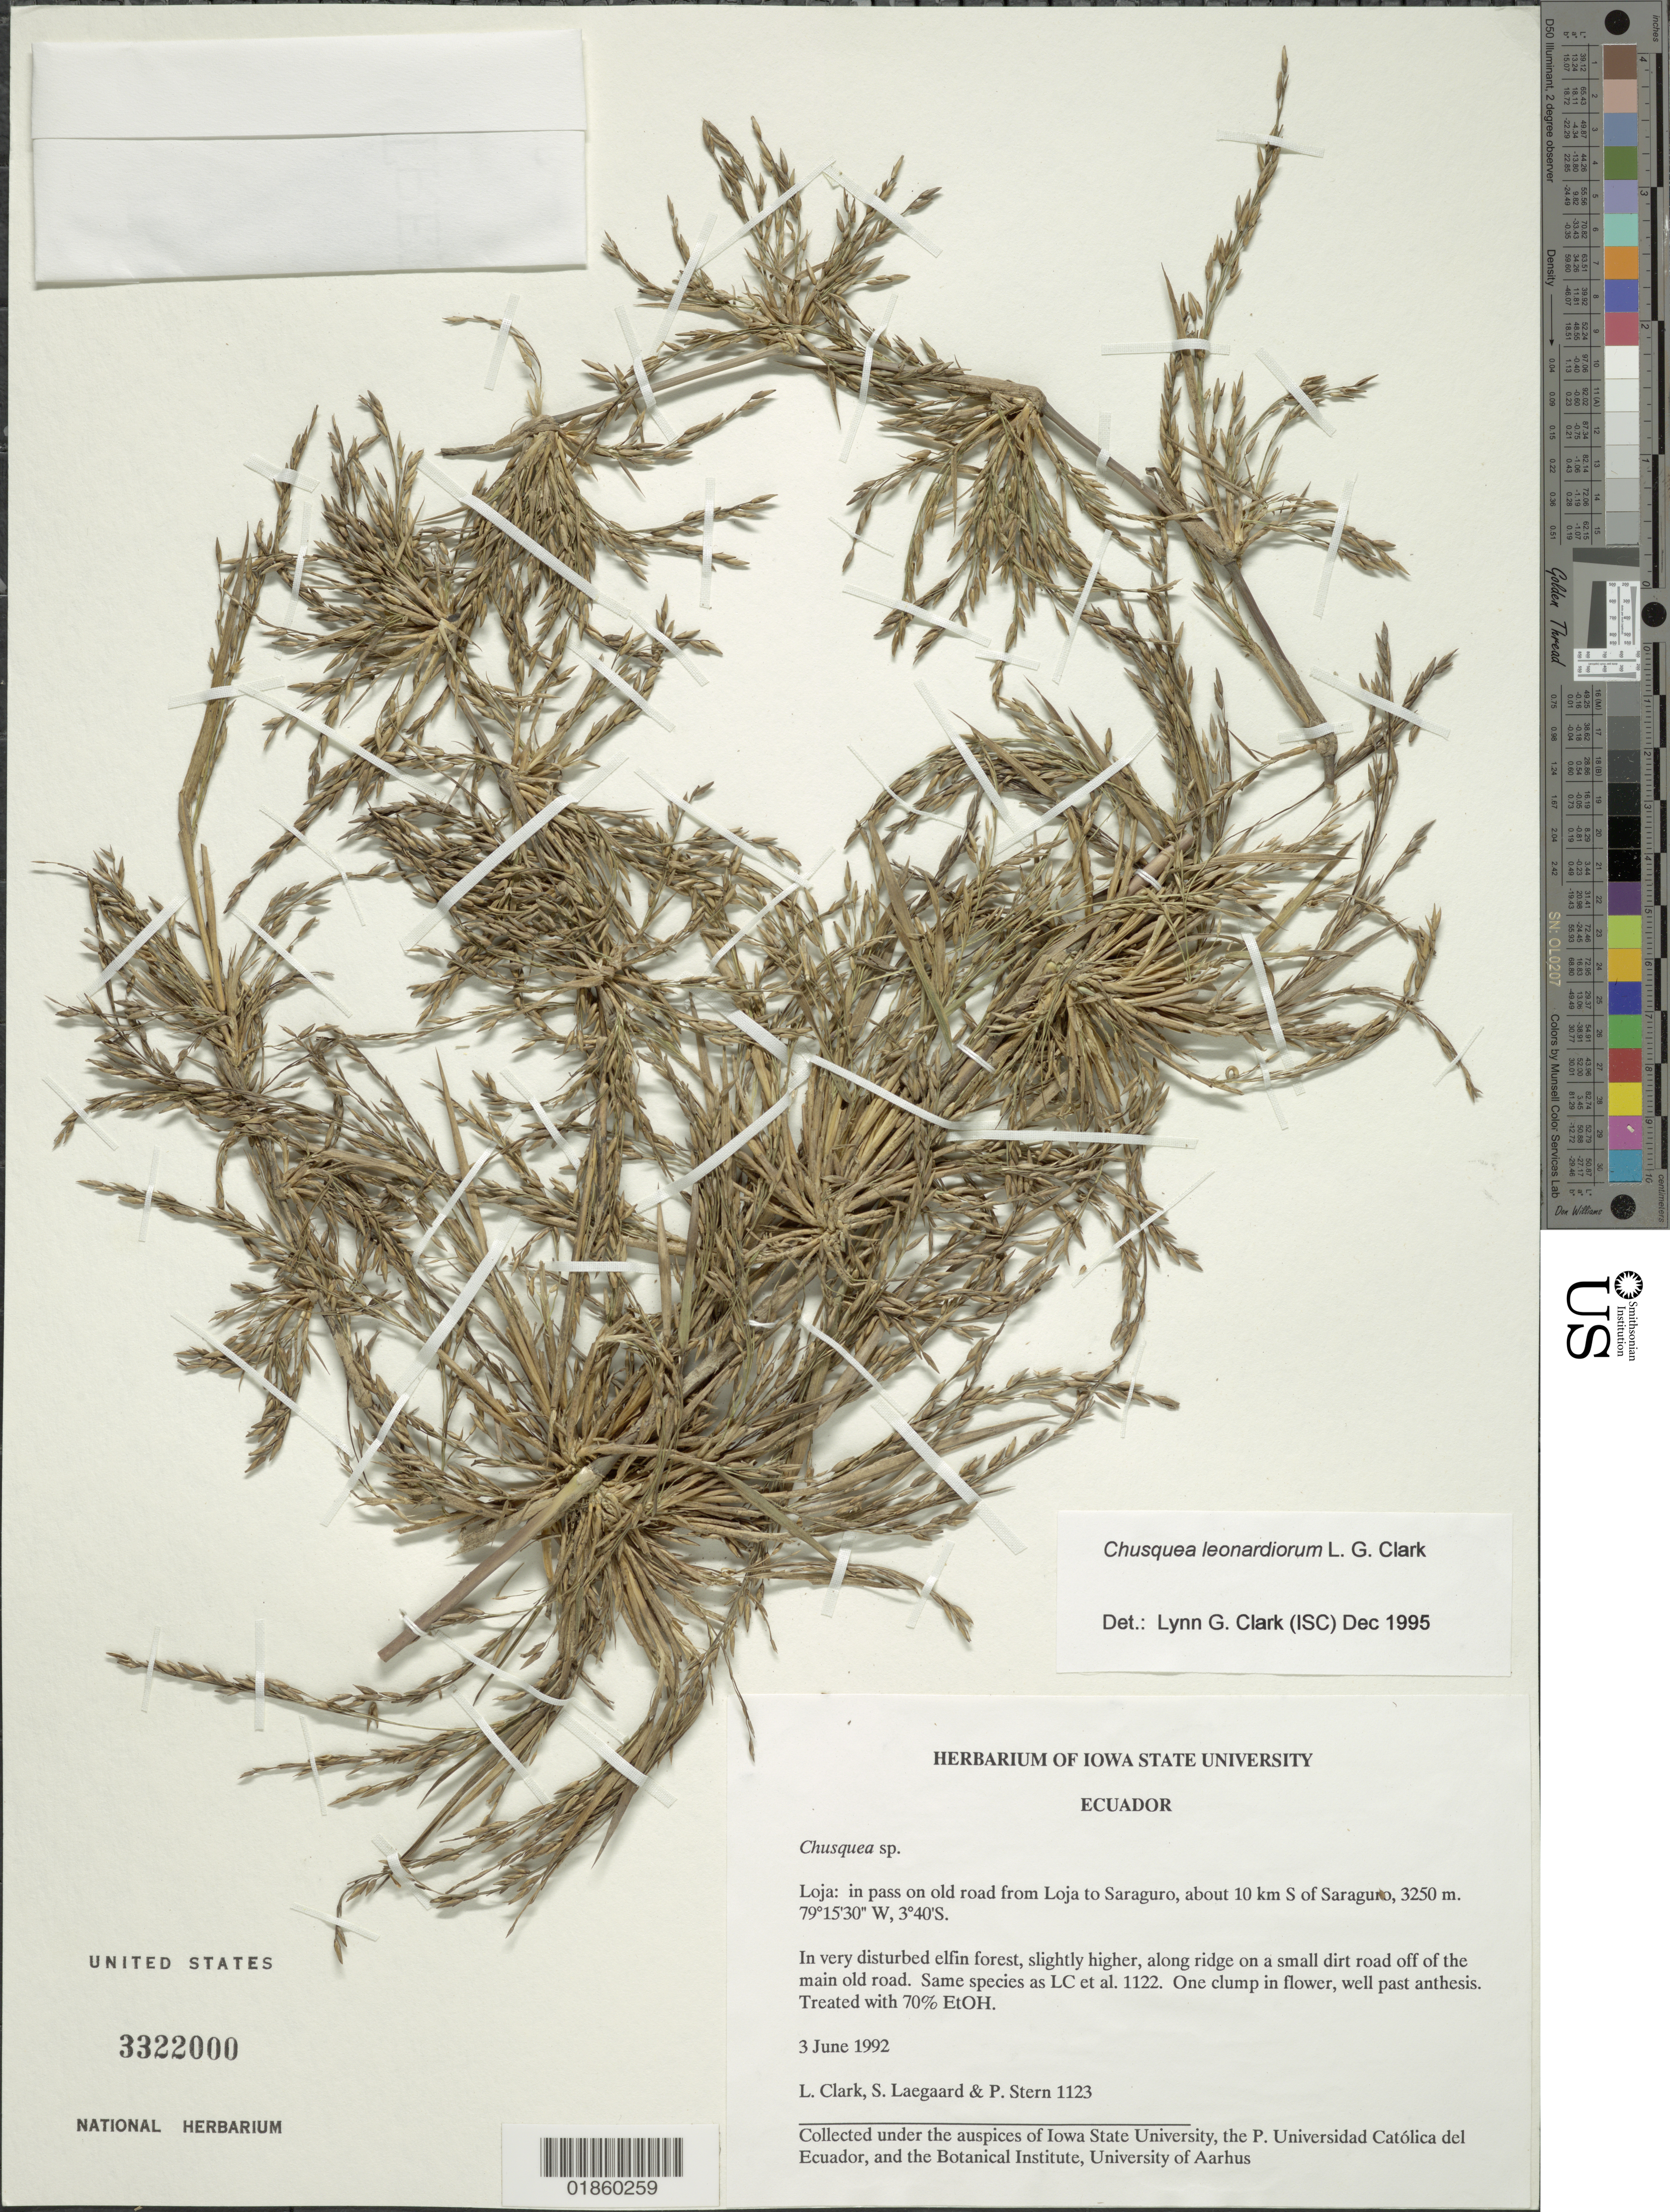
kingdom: Plantae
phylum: Tracheophyta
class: Liliopsida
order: Poales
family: Poaceae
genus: Chusquea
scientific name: Chusquea leonardiorum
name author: L.G. Clark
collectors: L. G. Clark, S. Lægaard & P. Stern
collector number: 1123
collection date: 1992-06-03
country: Ecuador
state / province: Loja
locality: in pass on old road from Loja to Saraguro, about 10 km S of Saraguro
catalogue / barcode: US 3322000